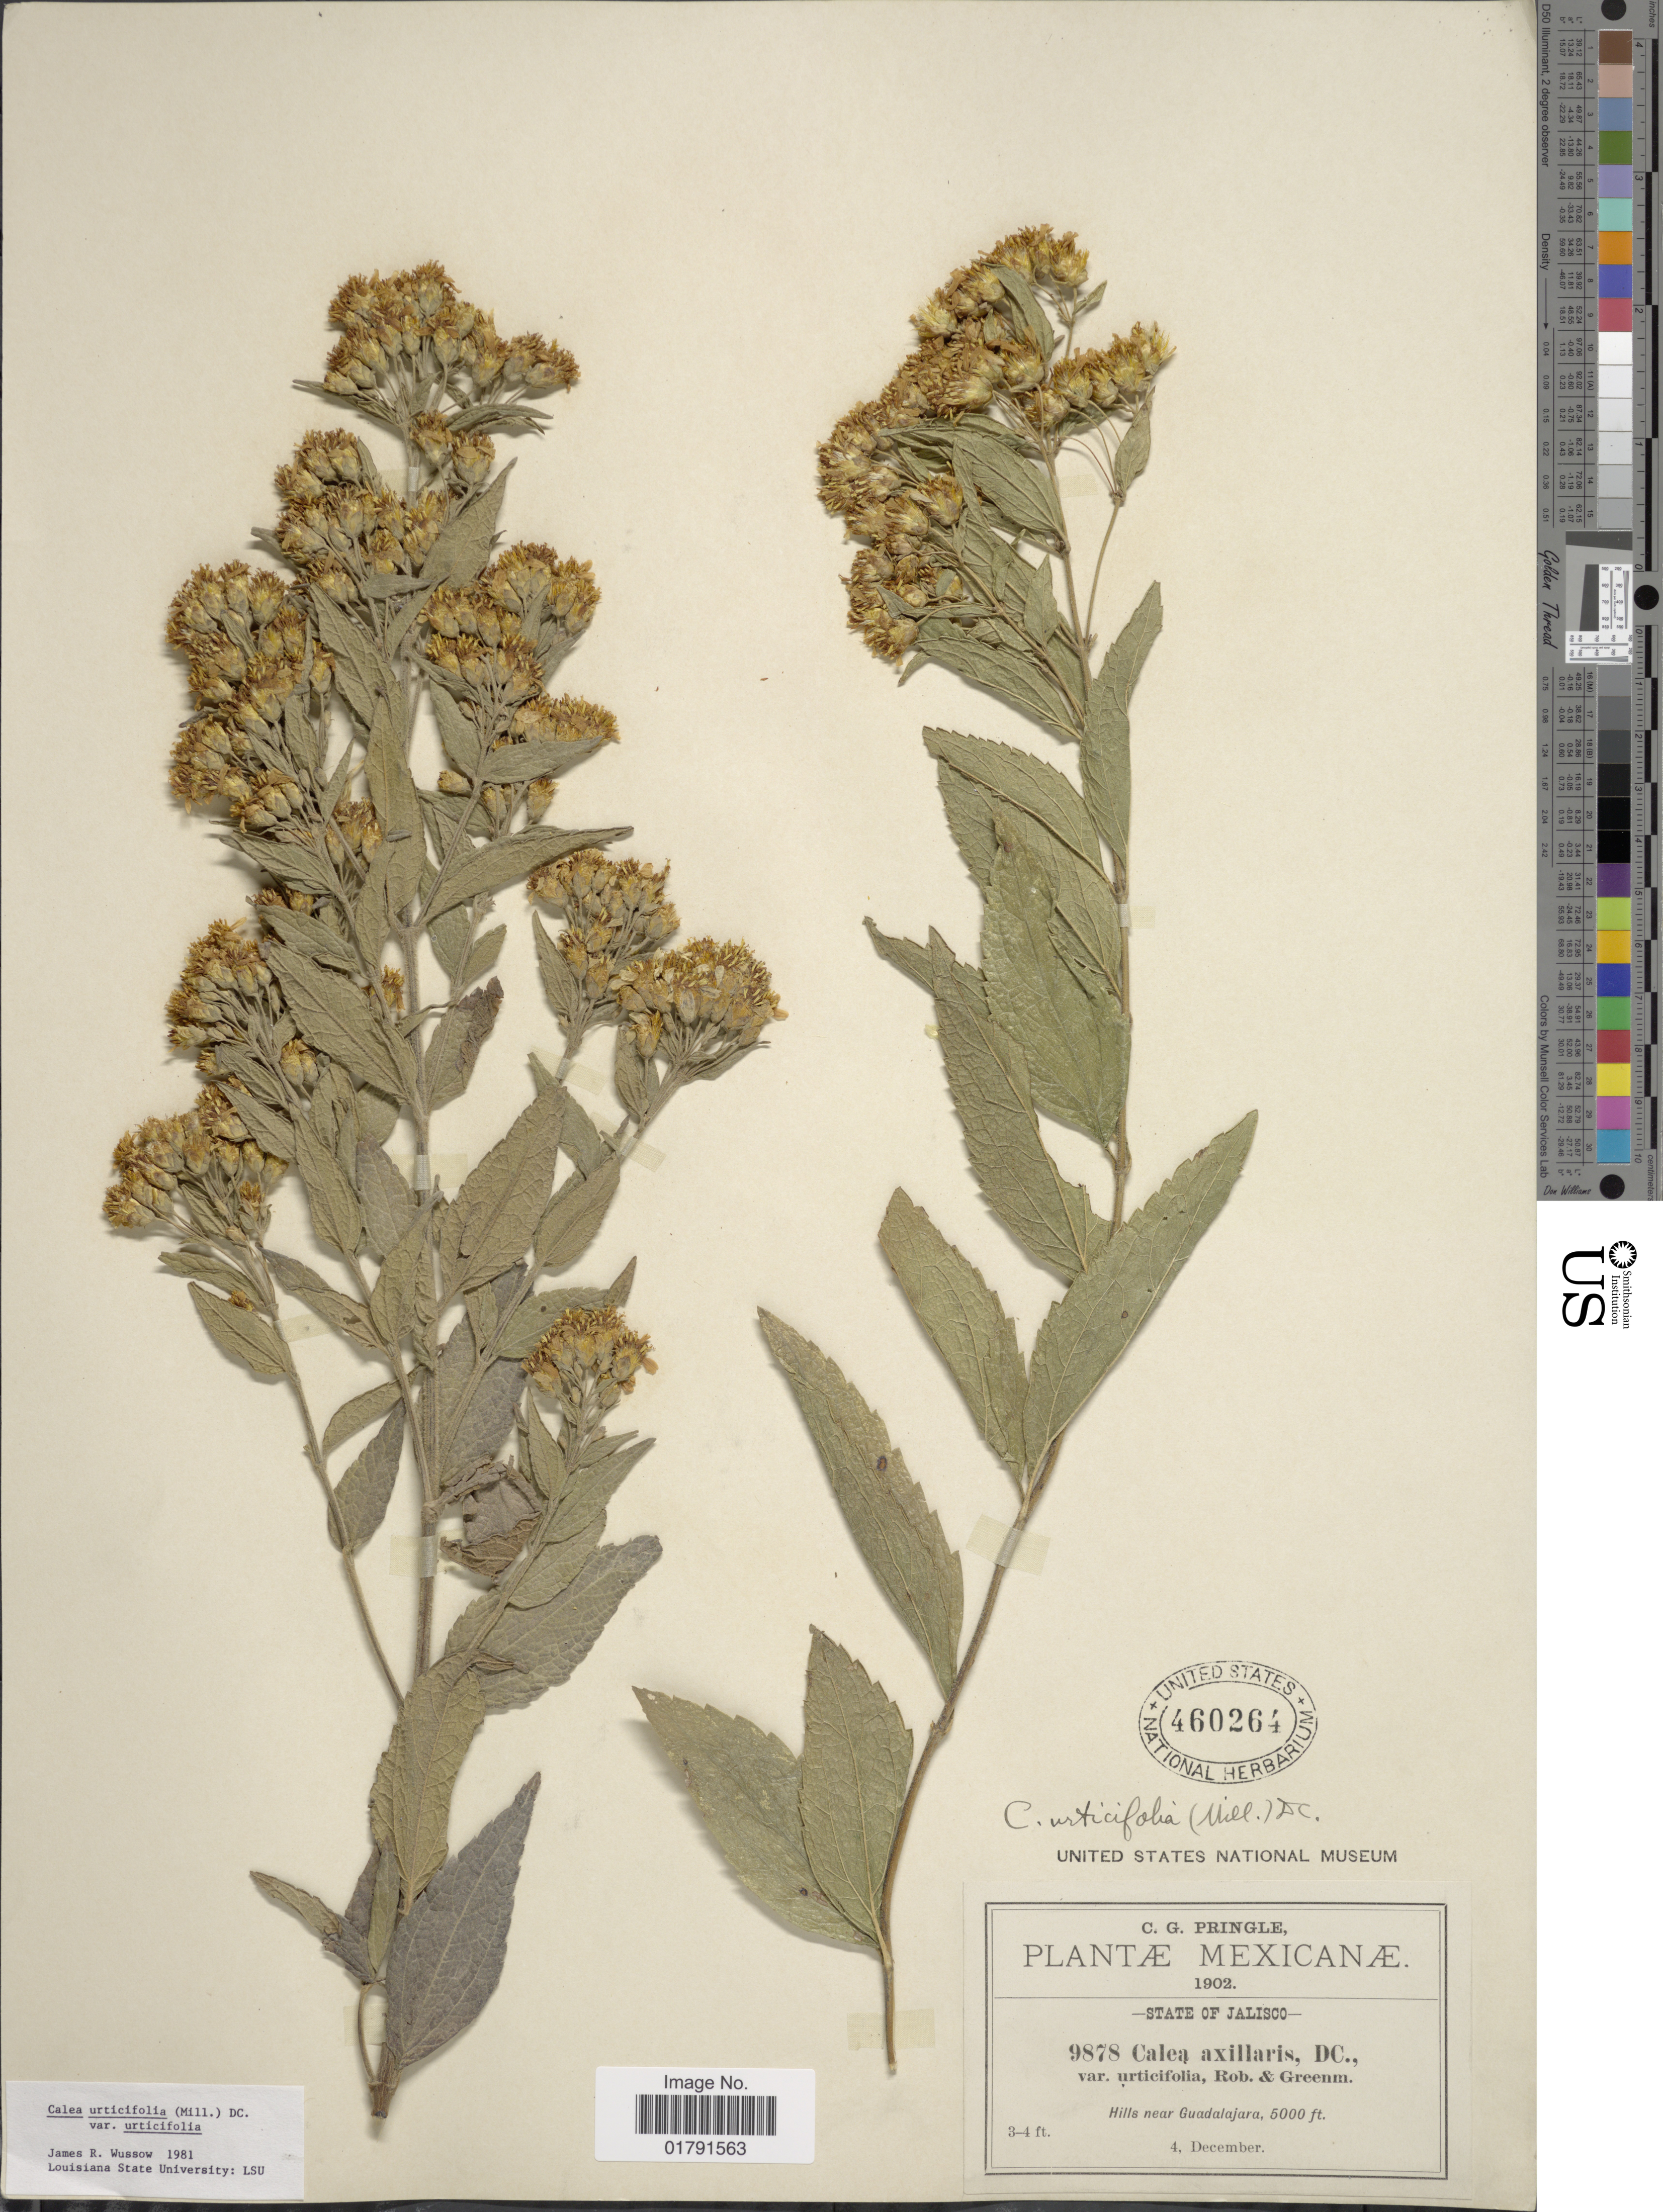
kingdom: Plantae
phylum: Tracheophyta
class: Magnoliopsida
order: Asterales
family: Asteraceae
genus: Calea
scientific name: Calea urticifolia var. urticifolia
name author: (Mill.) DC.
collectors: C. G. Pringle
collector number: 9878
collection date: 1902-12-04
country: Mexico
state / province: Jalisco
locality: Hills near Guadalajara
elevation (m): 1524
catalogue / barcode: US 460264